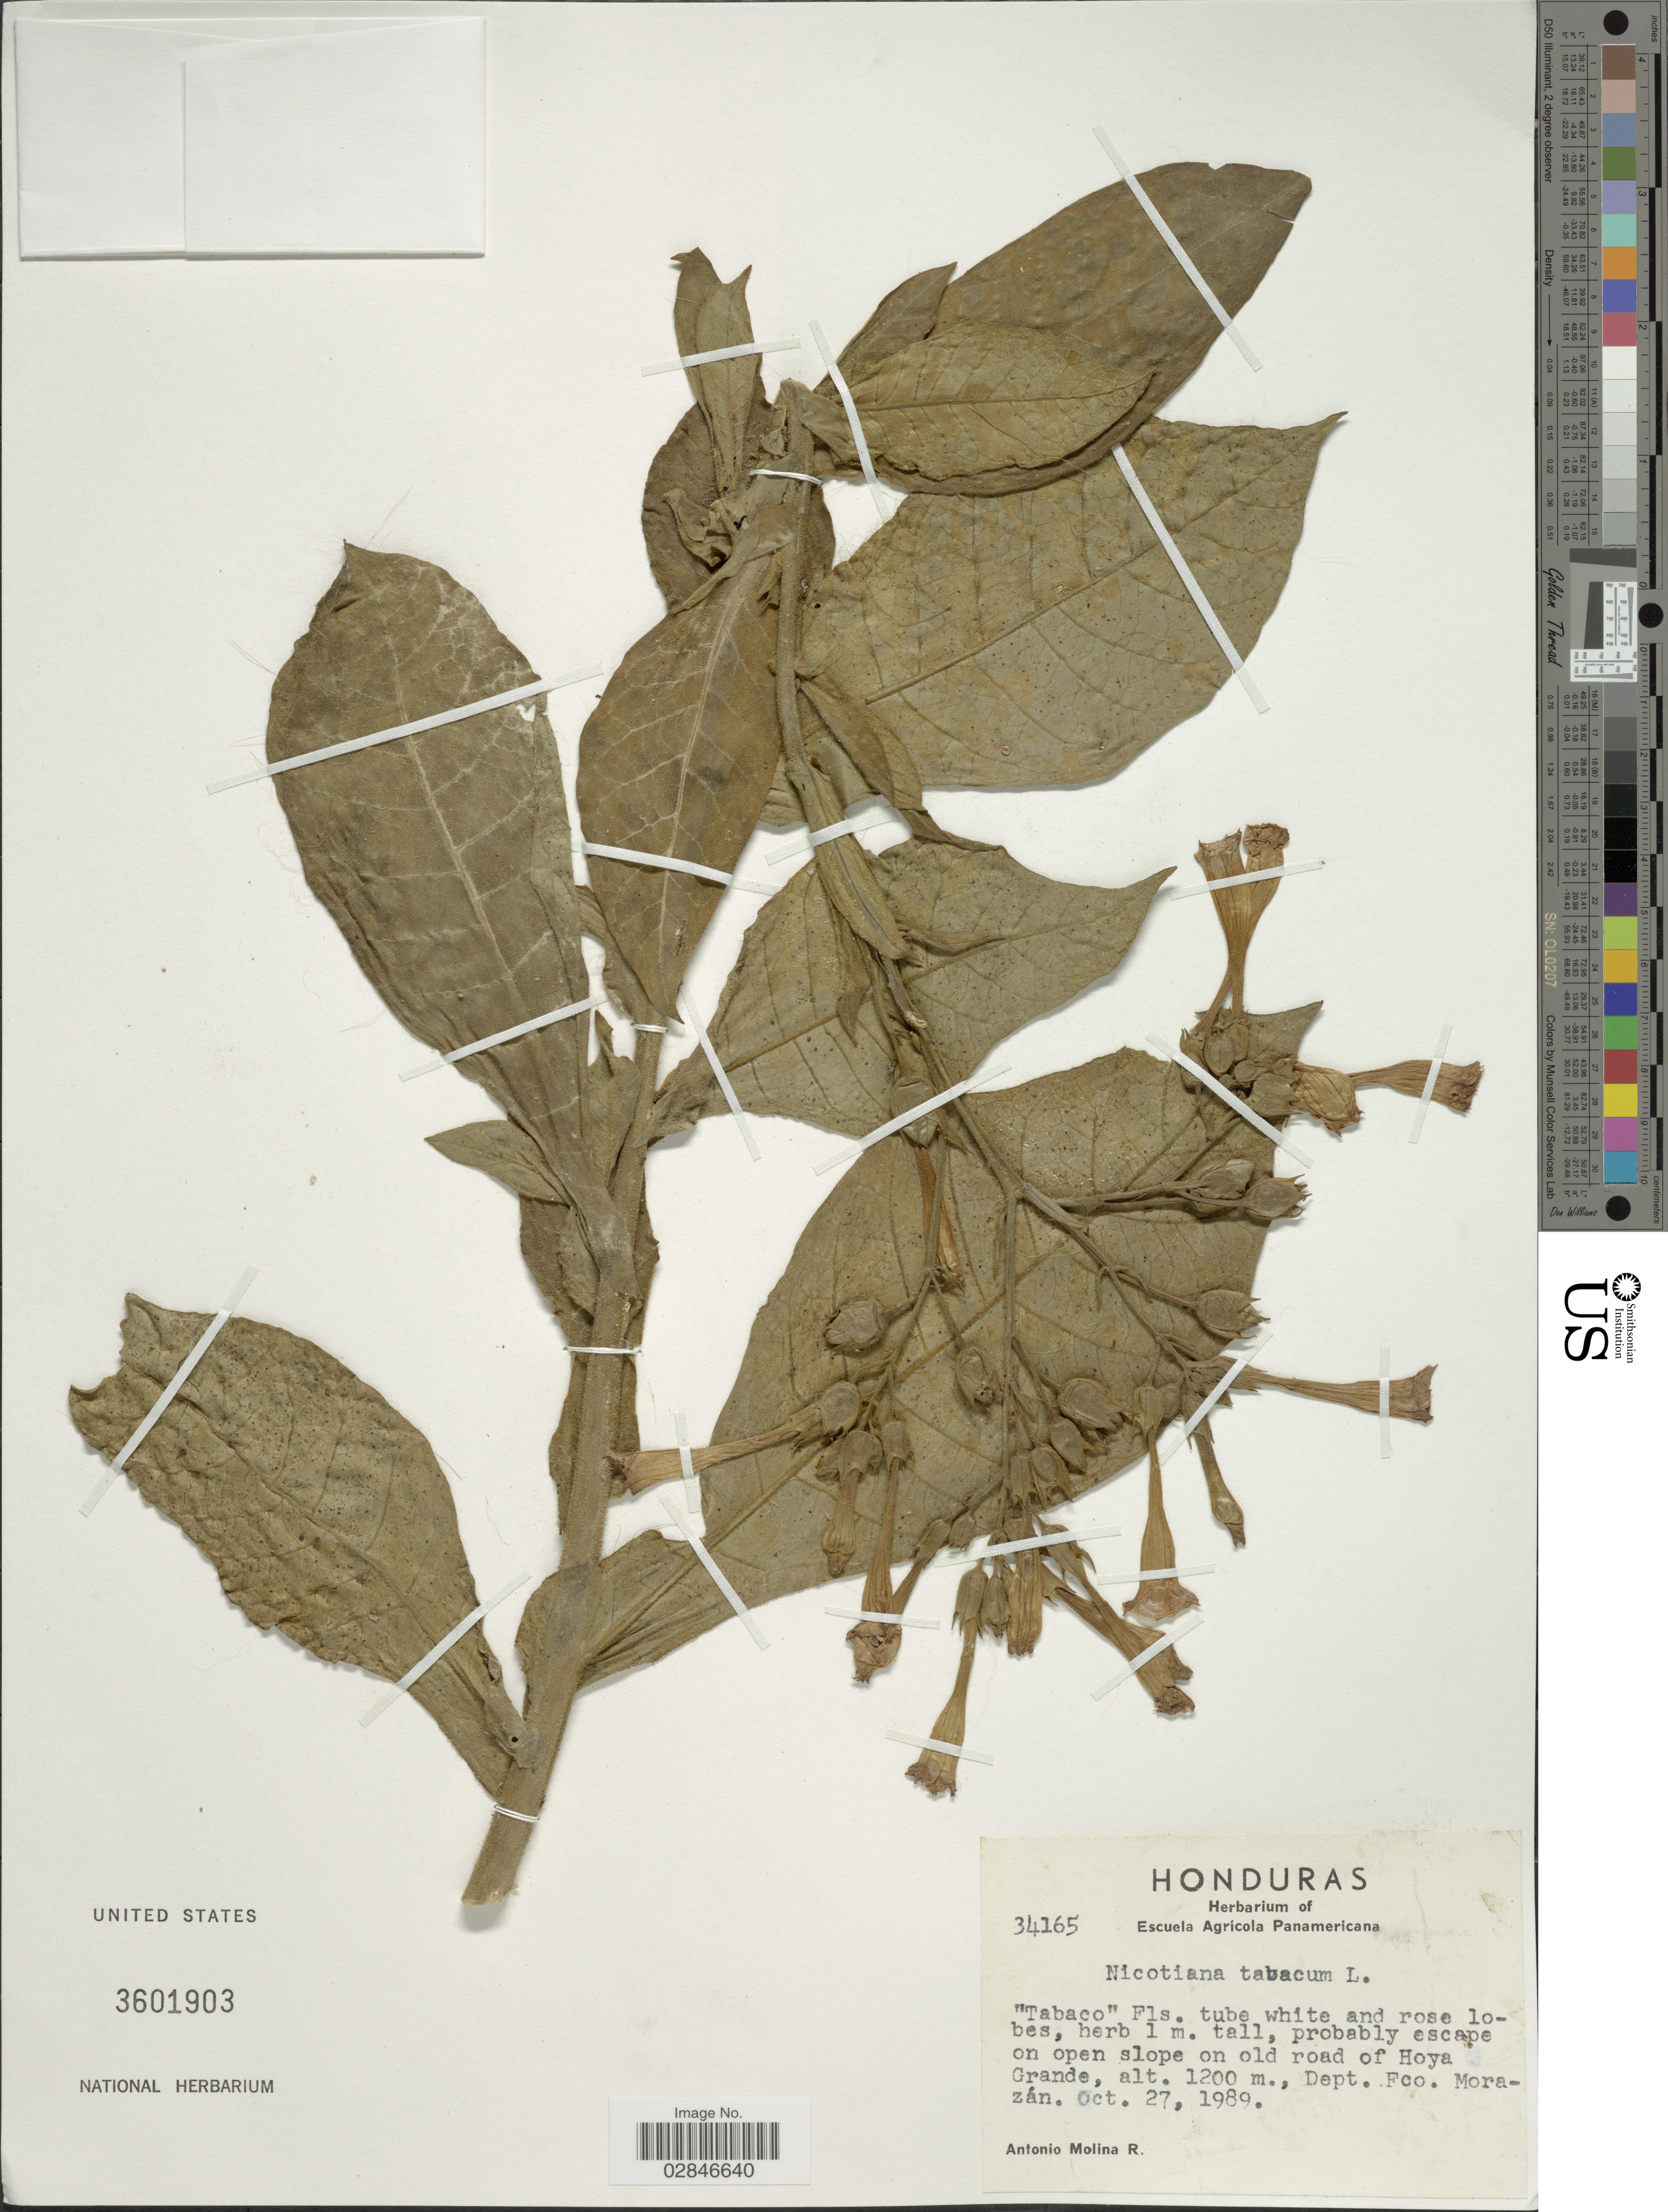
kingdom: Plantae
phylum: Tracheophyta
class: Magnoliopsida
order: Solanales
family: Solanaceae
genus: Nicotiana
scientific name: Nicotiana tabacum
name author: L.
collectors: A. Molina R.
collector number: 34165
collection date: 1989-10-27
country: Honduras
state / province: Fco. Morazán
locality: Probably escape on open slope on old road of Hoya Grande, Dept. Fco. Morazán.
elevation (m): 1200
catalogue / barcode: US 3601903